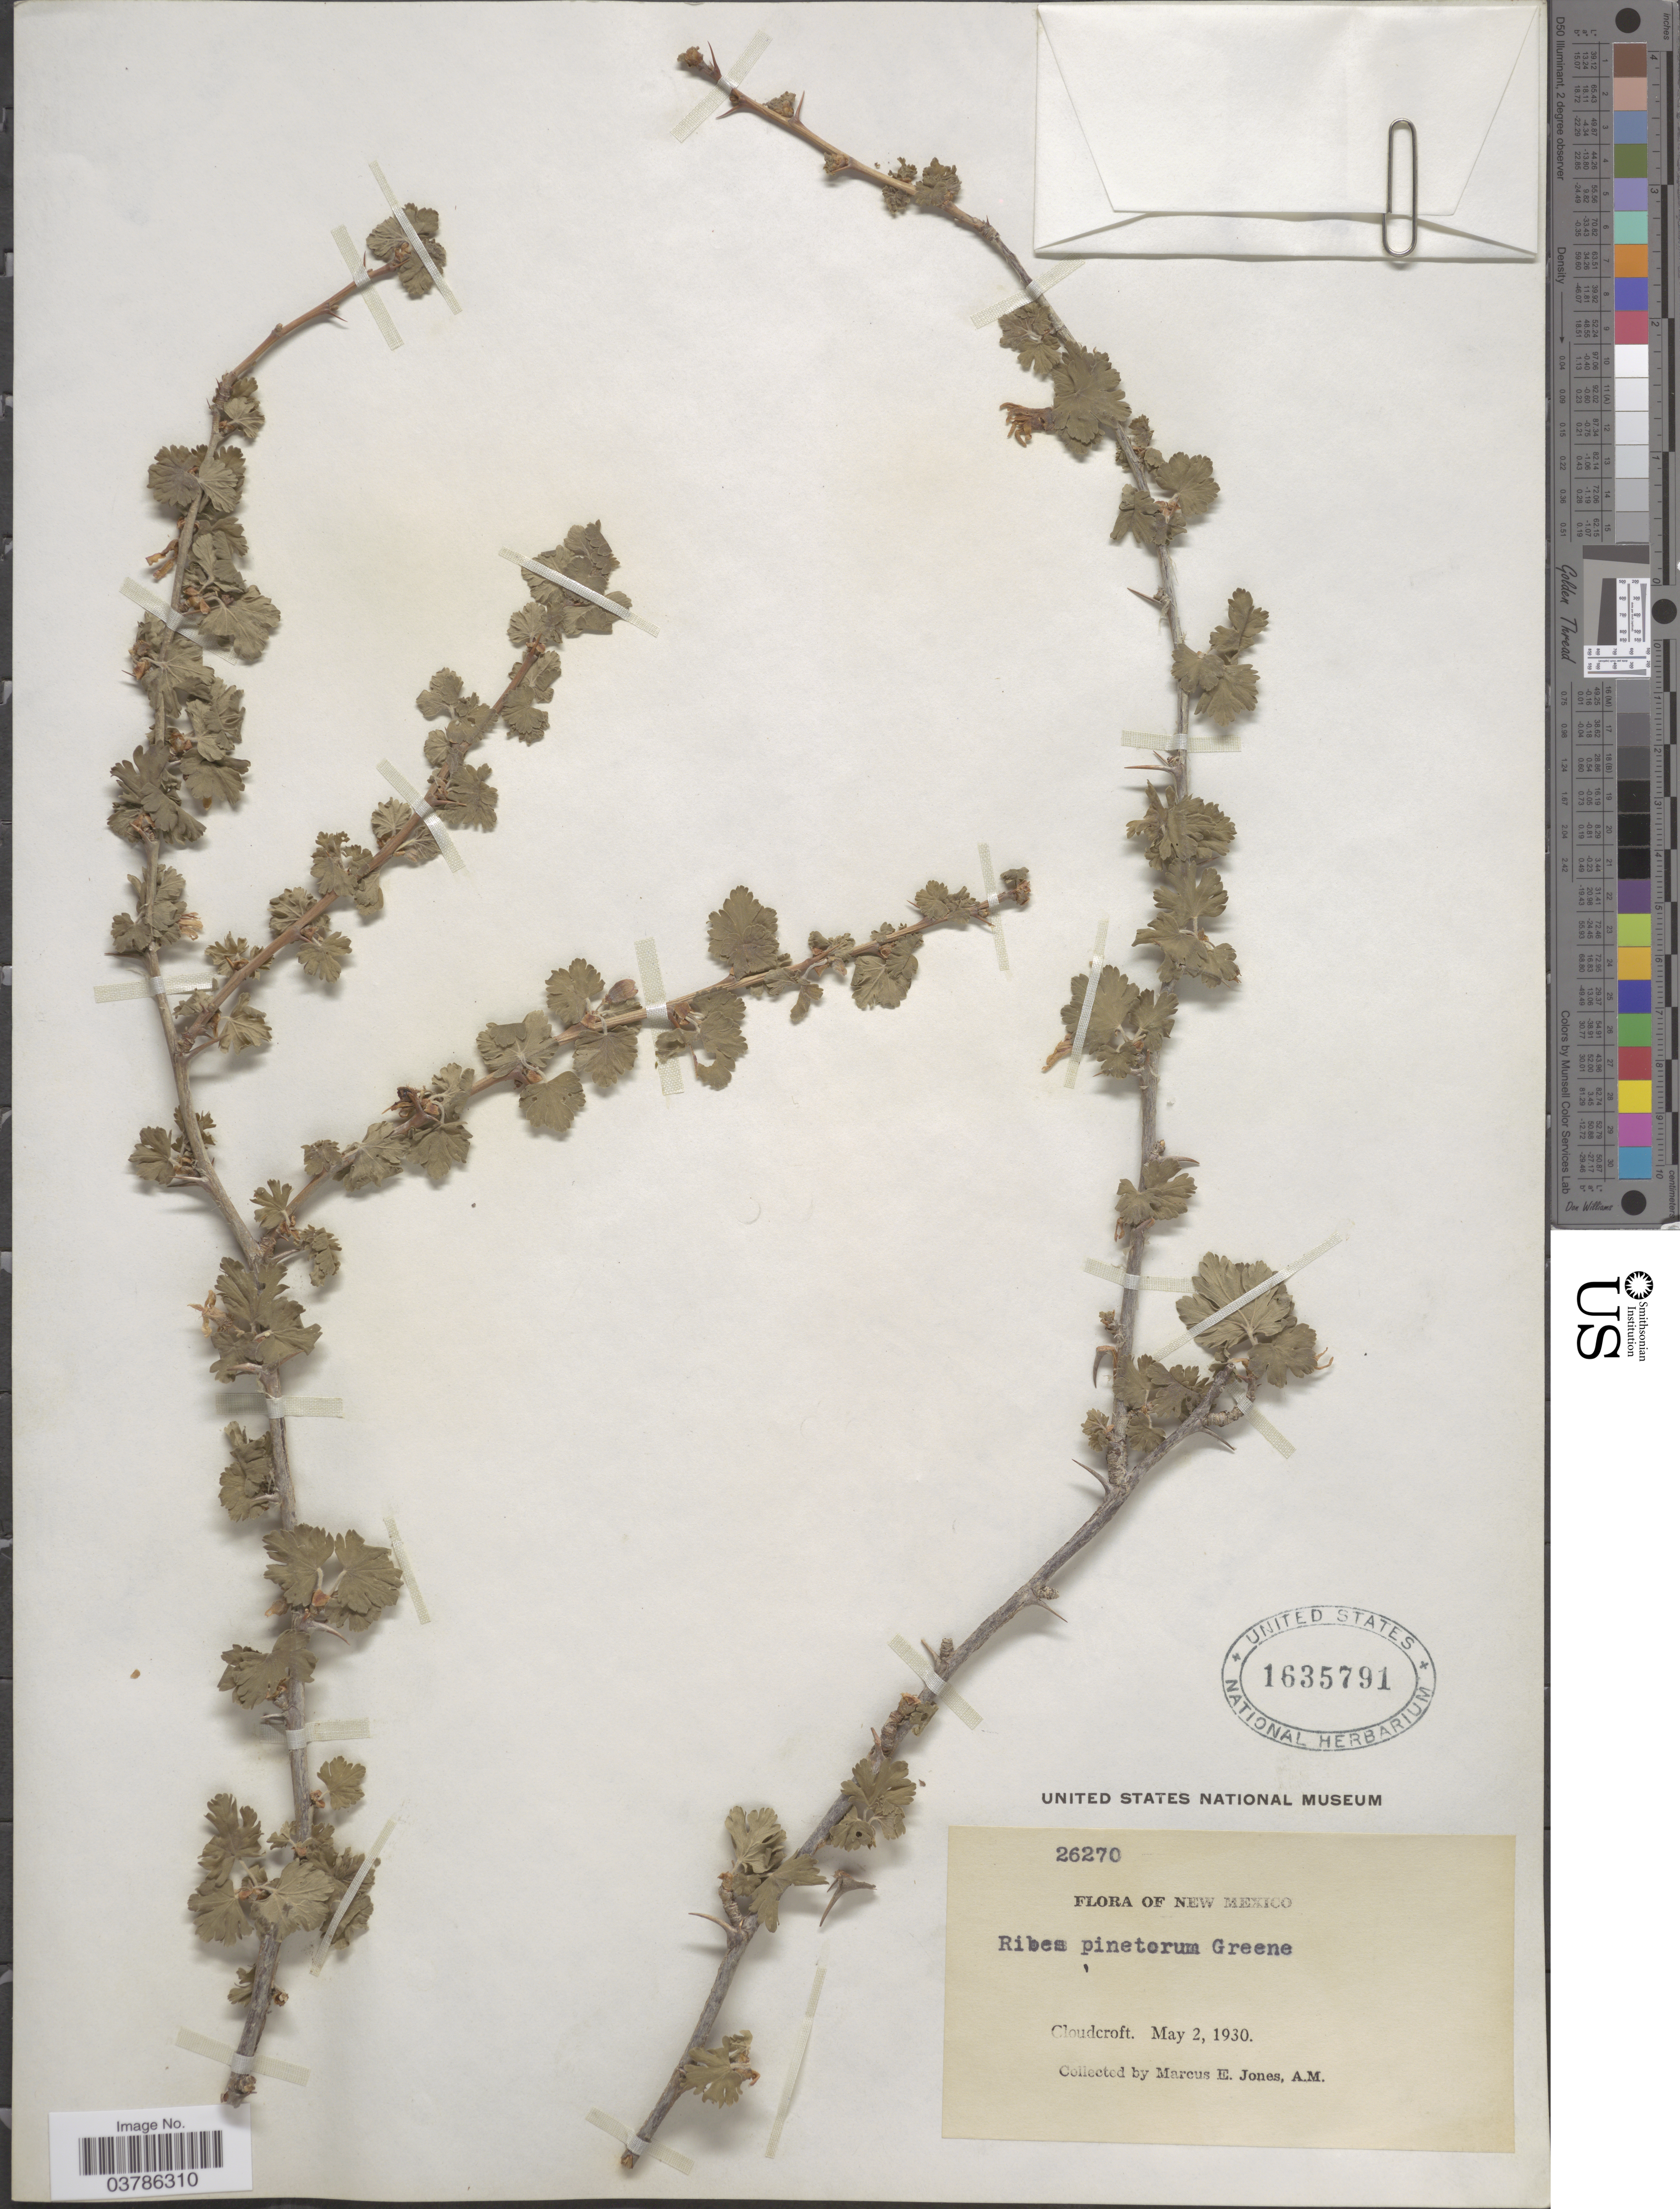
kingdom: Plantae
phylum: Tracheophyta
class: Magnoliopsida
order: Saxifragales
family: Grossulariaceae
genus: Ribes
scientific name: Ribes pinetorum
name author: Greene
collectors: M. E. Jones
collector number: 26270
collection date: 1930-05-02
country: United States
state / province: New Mexico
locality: Cloudcroft.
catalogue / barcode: US 1635791